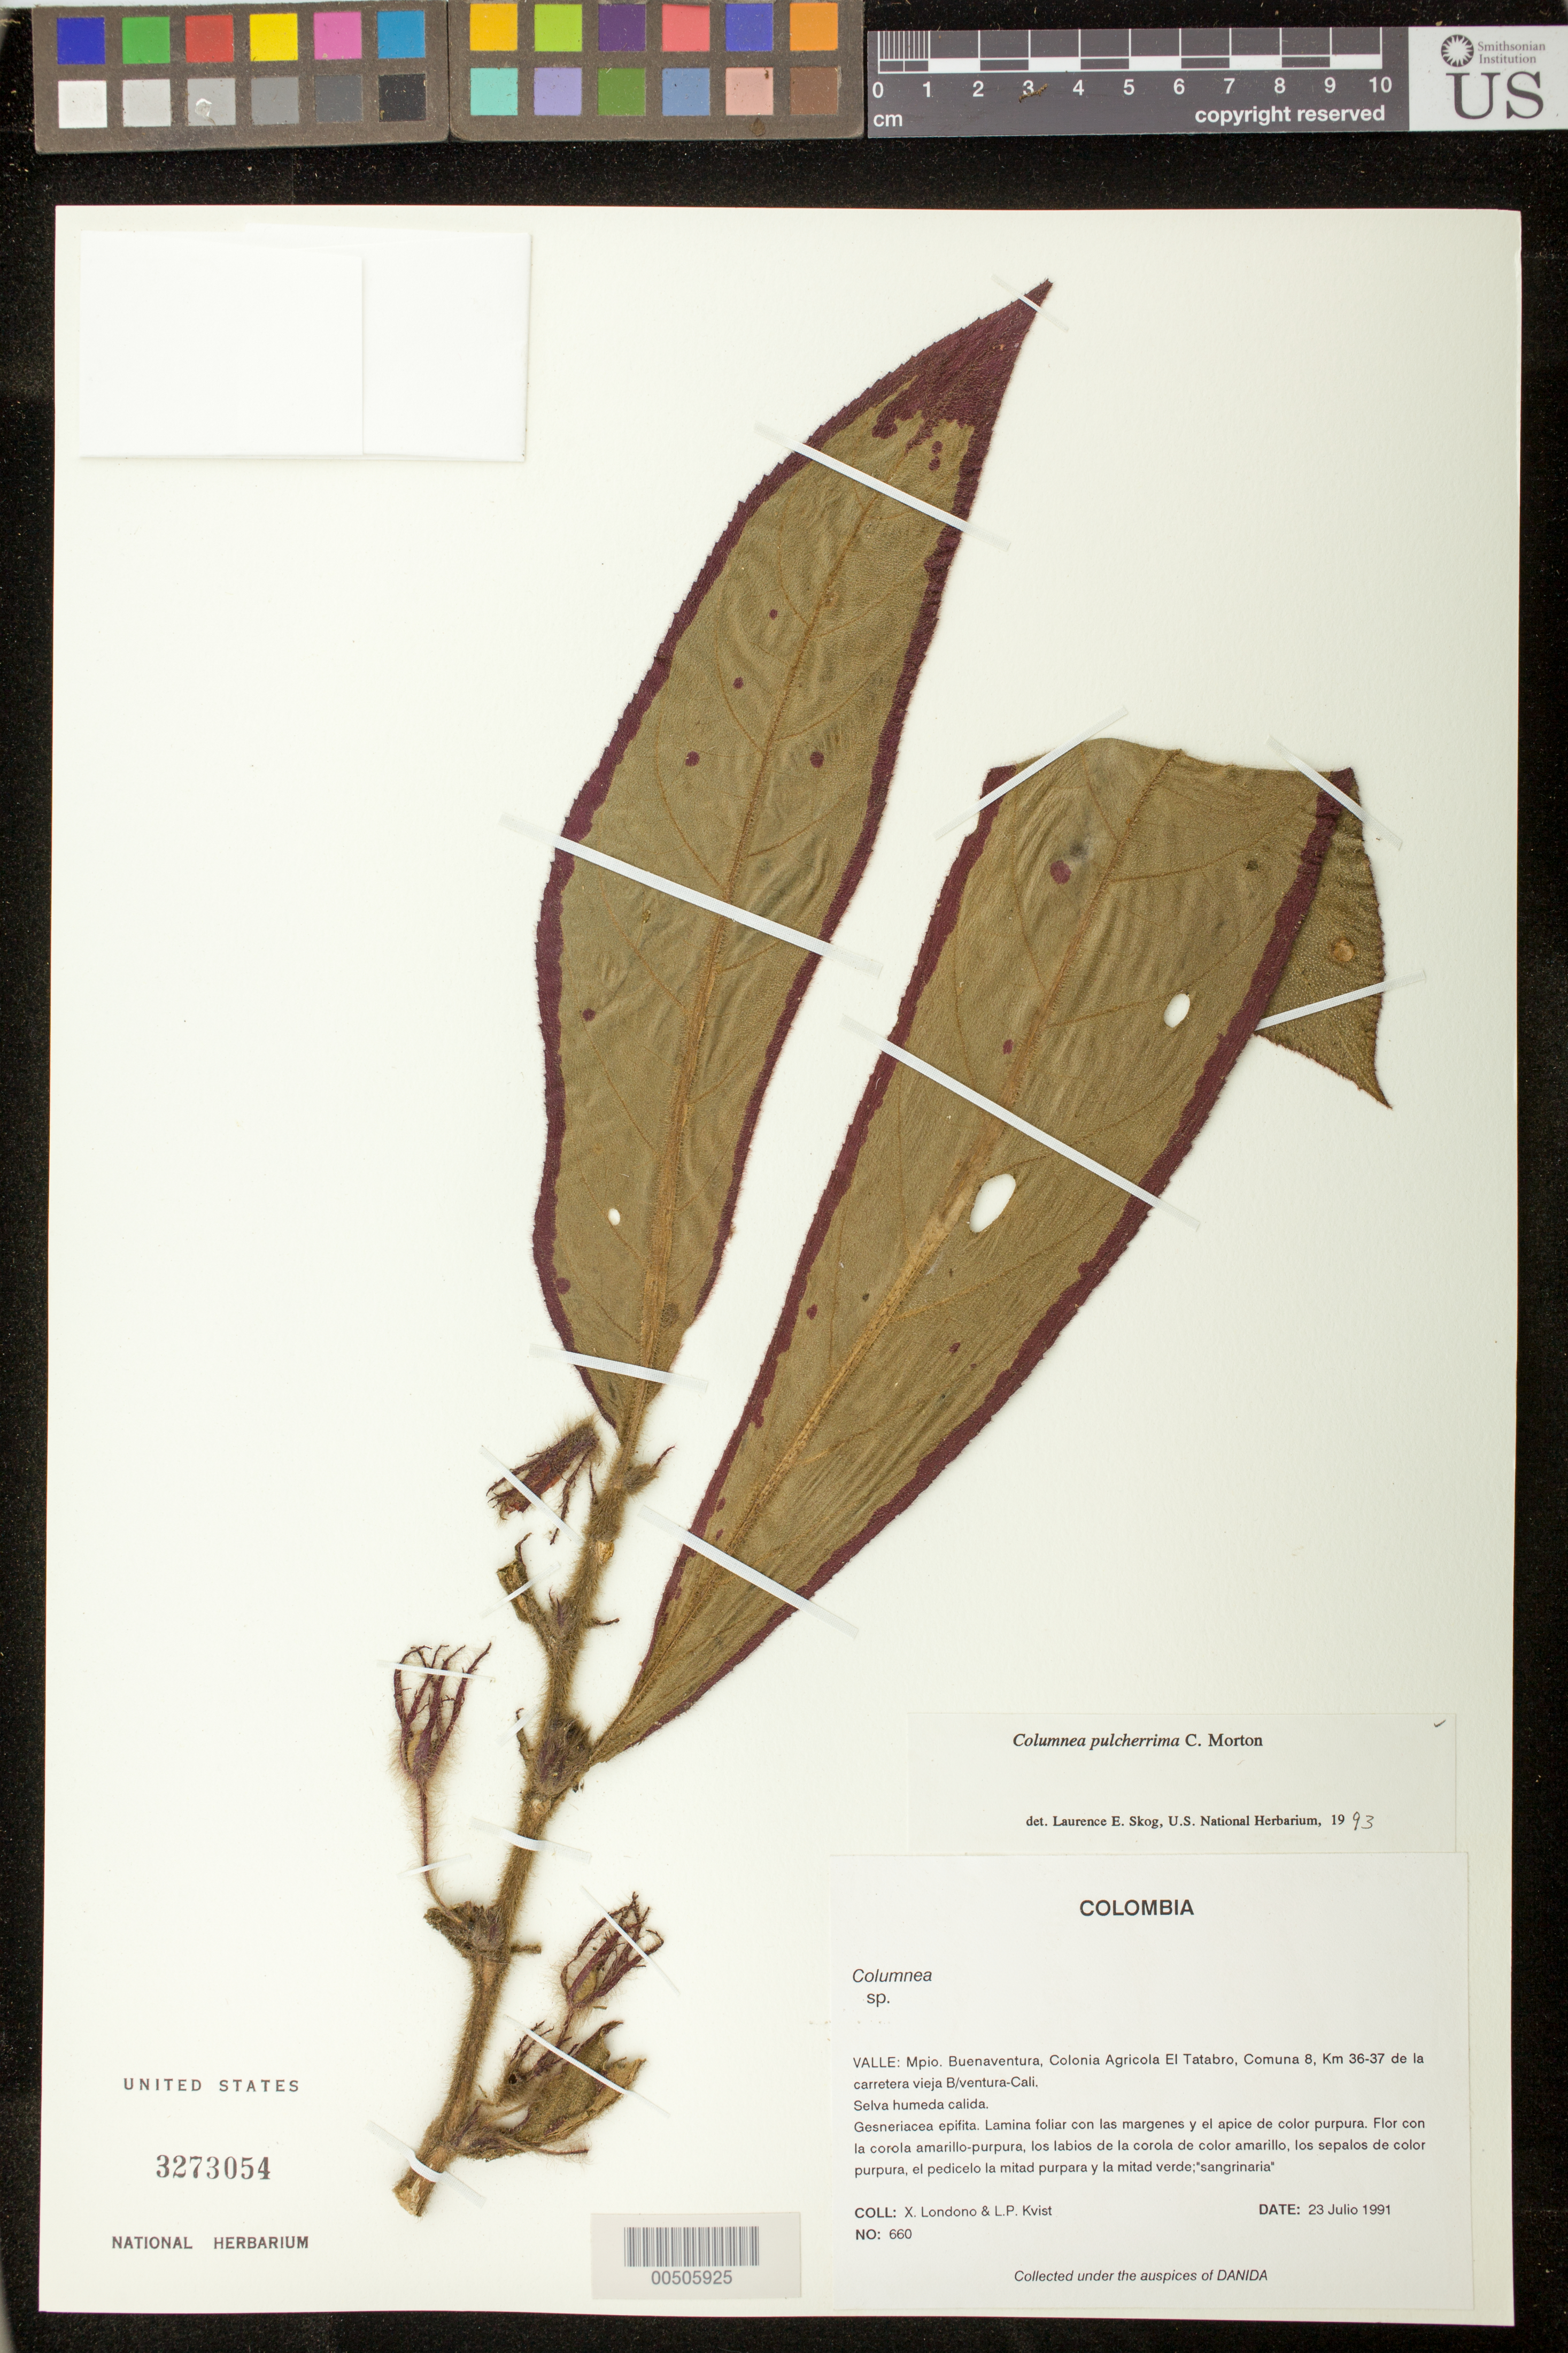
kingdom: Plantae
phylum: Tracheophyta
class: Magnoliopsida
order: Lamiales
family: Gesneriaceae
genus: Columnea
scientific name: Columnea pulcherrima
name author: C.V. Morton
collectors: X. Londoño & L. P. Kvist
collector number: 660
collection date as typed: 23 Jul 1991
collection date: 1991-07-23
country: Colombia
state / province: Valle del Cauca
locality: Colonia Agricola el Tatabro, comuna, Buenaventura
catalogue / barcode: US 3273054